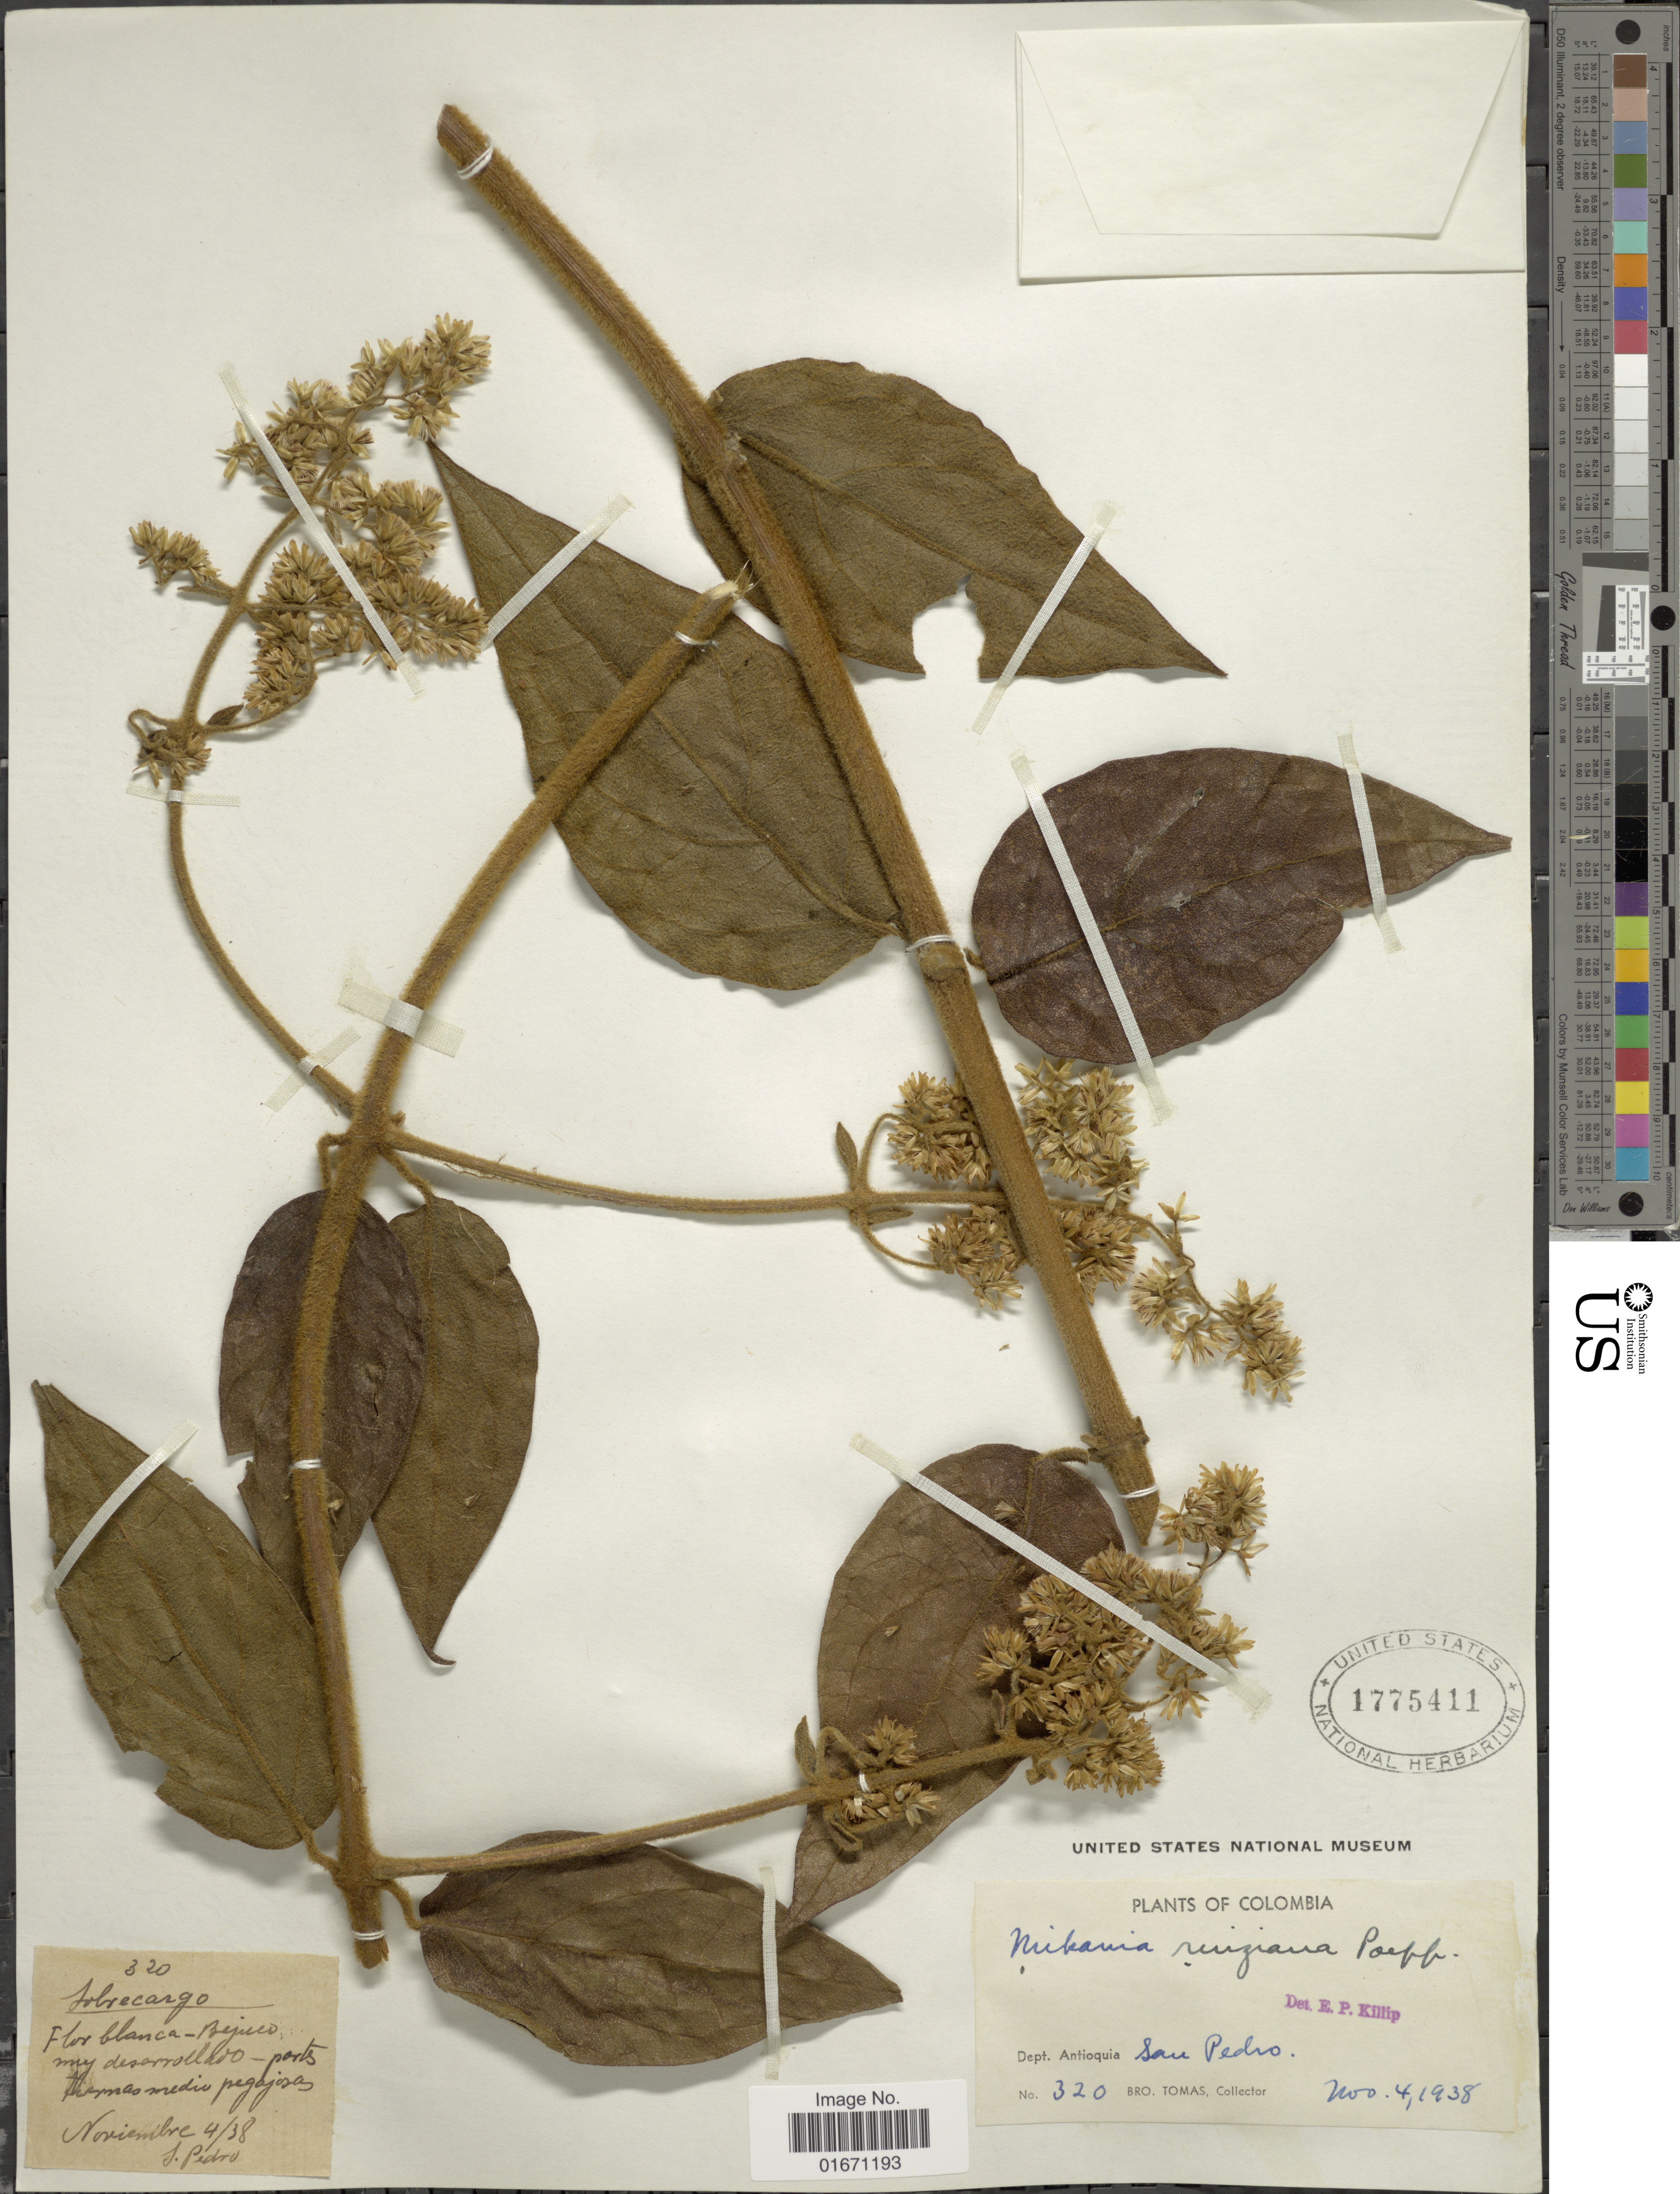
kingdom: Plantae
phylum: Tracheophyta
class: Magnoliopsida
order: Asterales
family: Asteraceae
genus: Mikania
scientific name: Mikania banisteriae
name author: DC.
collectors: B. Tomas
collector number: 320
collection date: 1938-11-04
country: Colombia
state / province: Antioquia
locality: San Pedro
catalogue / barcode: US 1775411